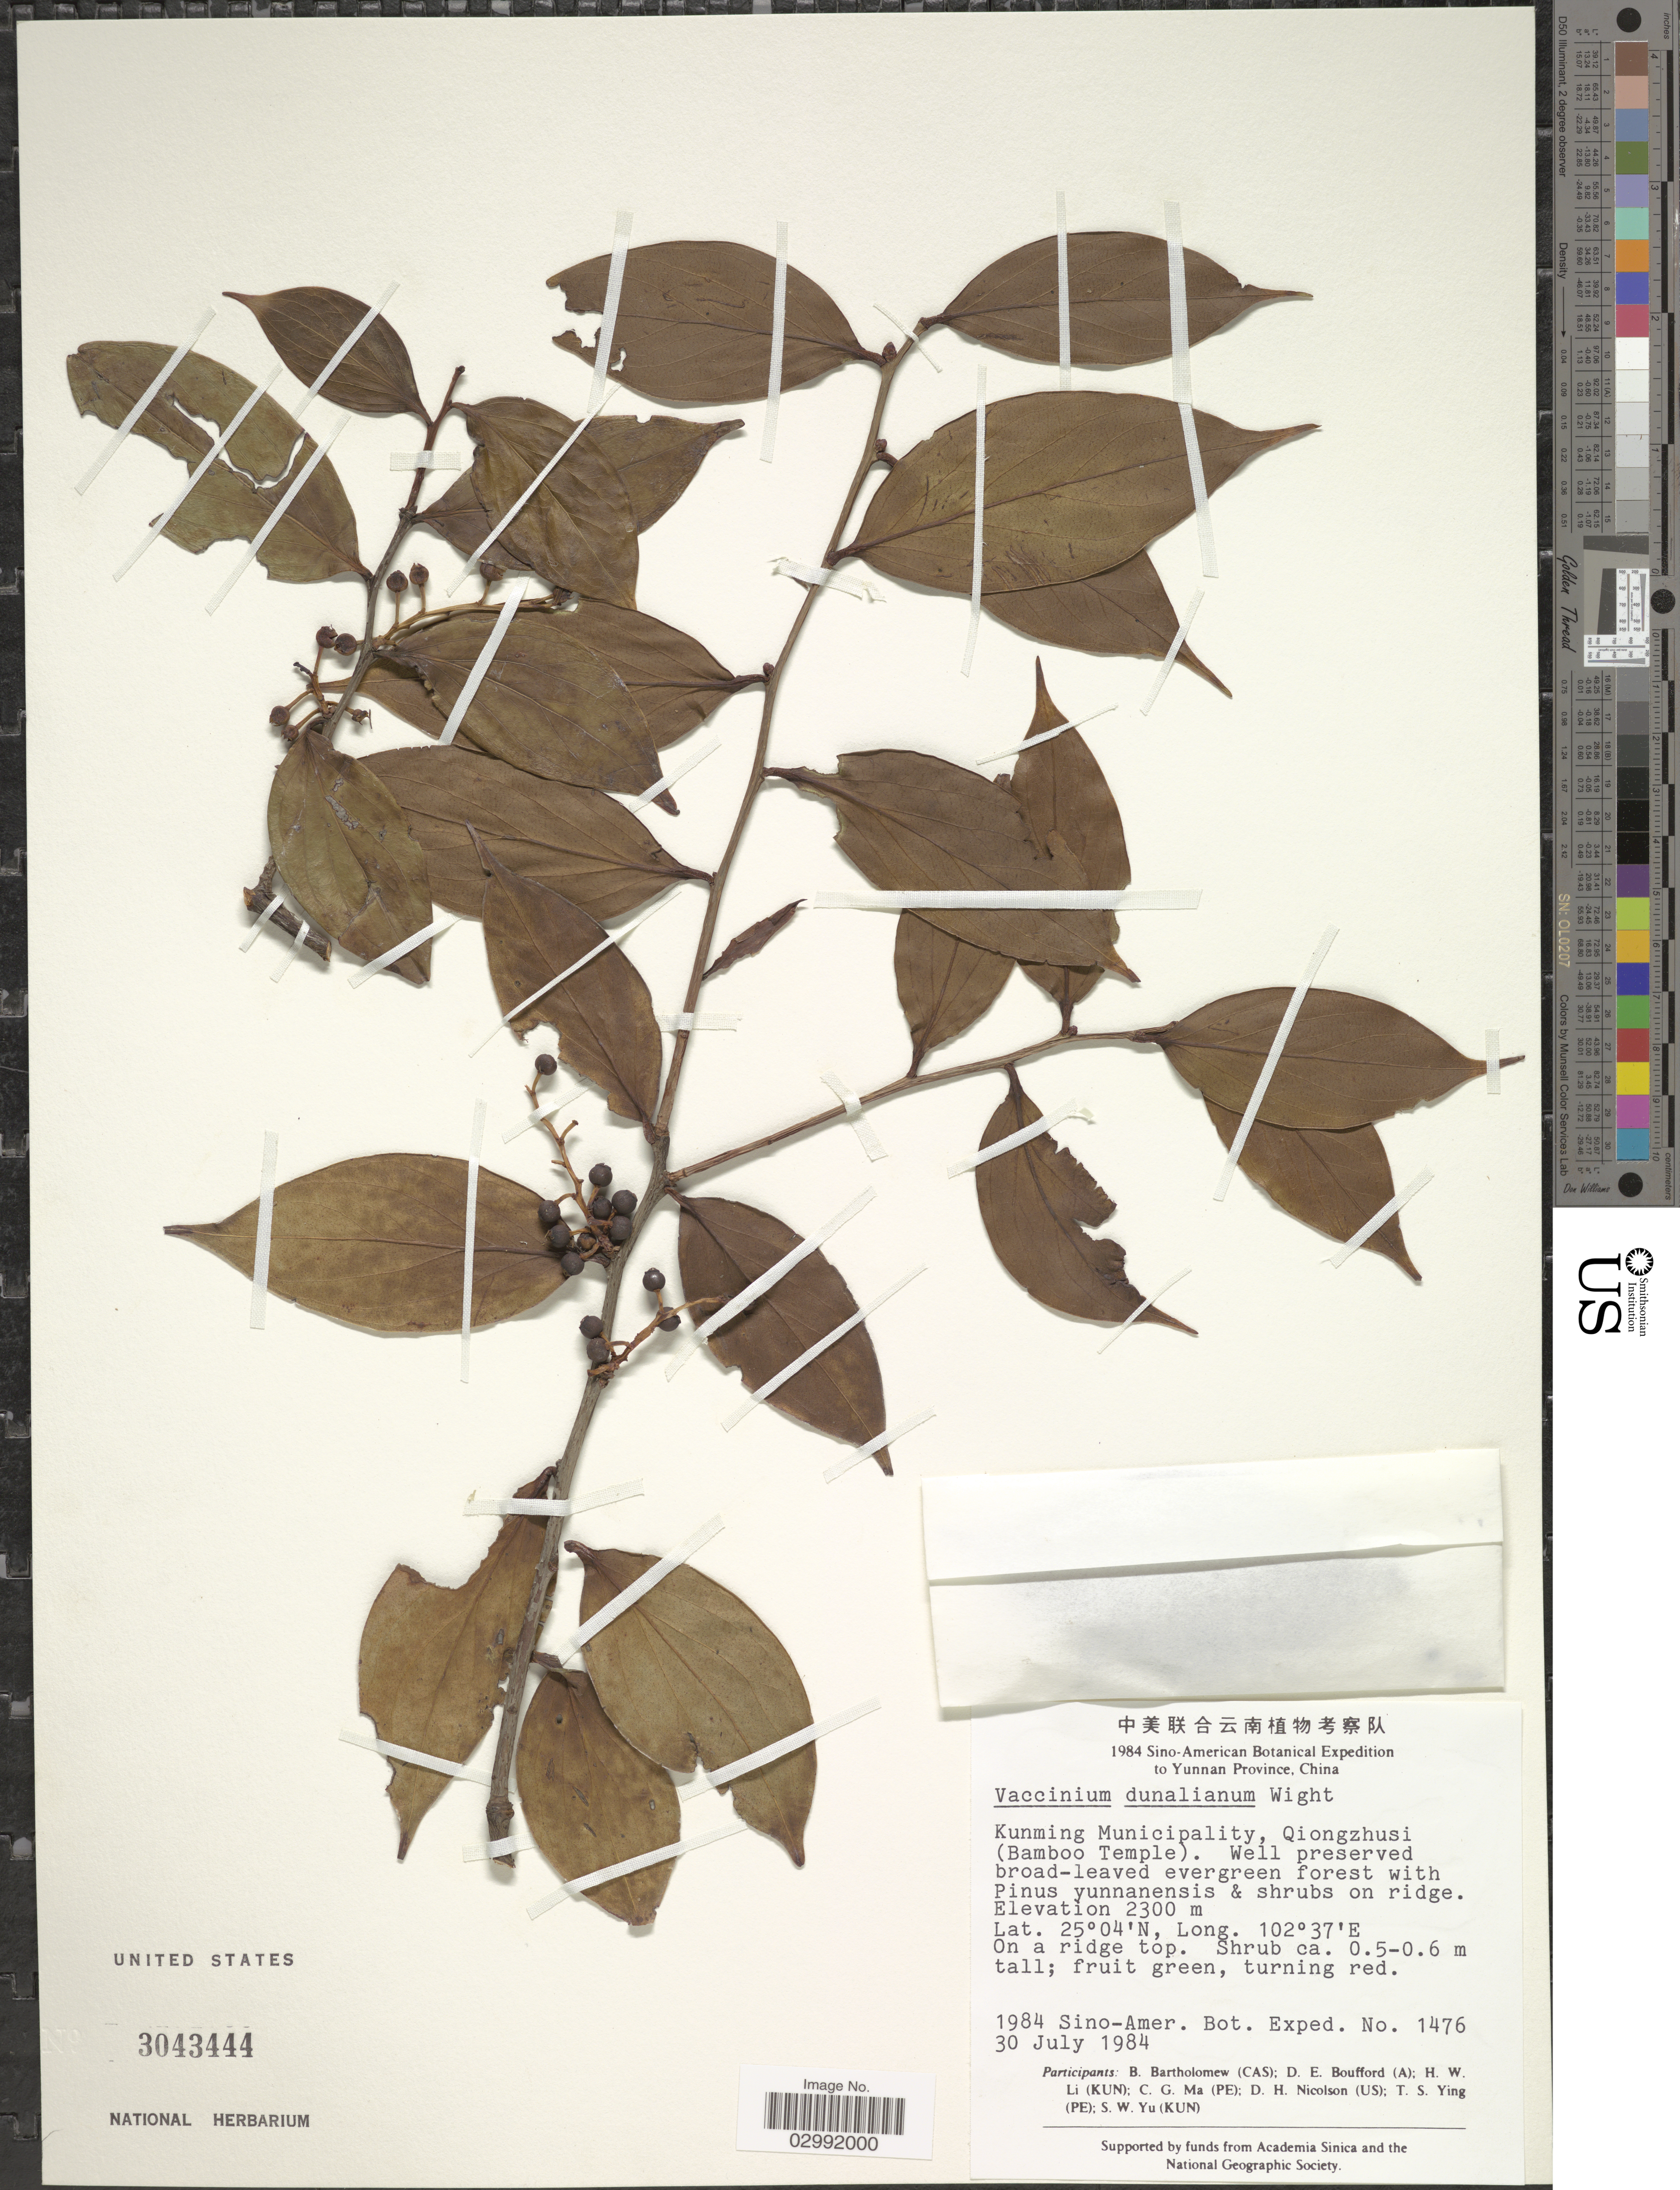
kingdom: Plantae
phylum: Tracheophyta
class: Magnoliopsida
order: Ericales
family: Ericaceae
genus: Vaccinium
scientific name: Vaccinium dunalianum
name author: Wight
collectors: Sino-Amer. Bot. Exped. 1984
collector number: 1476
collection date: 1984-07-30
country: China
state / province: Yunnan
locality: Kunming Municipality, Qiongzhusi (Bamboo Temple).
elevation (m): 2300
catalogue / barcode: US 3043444